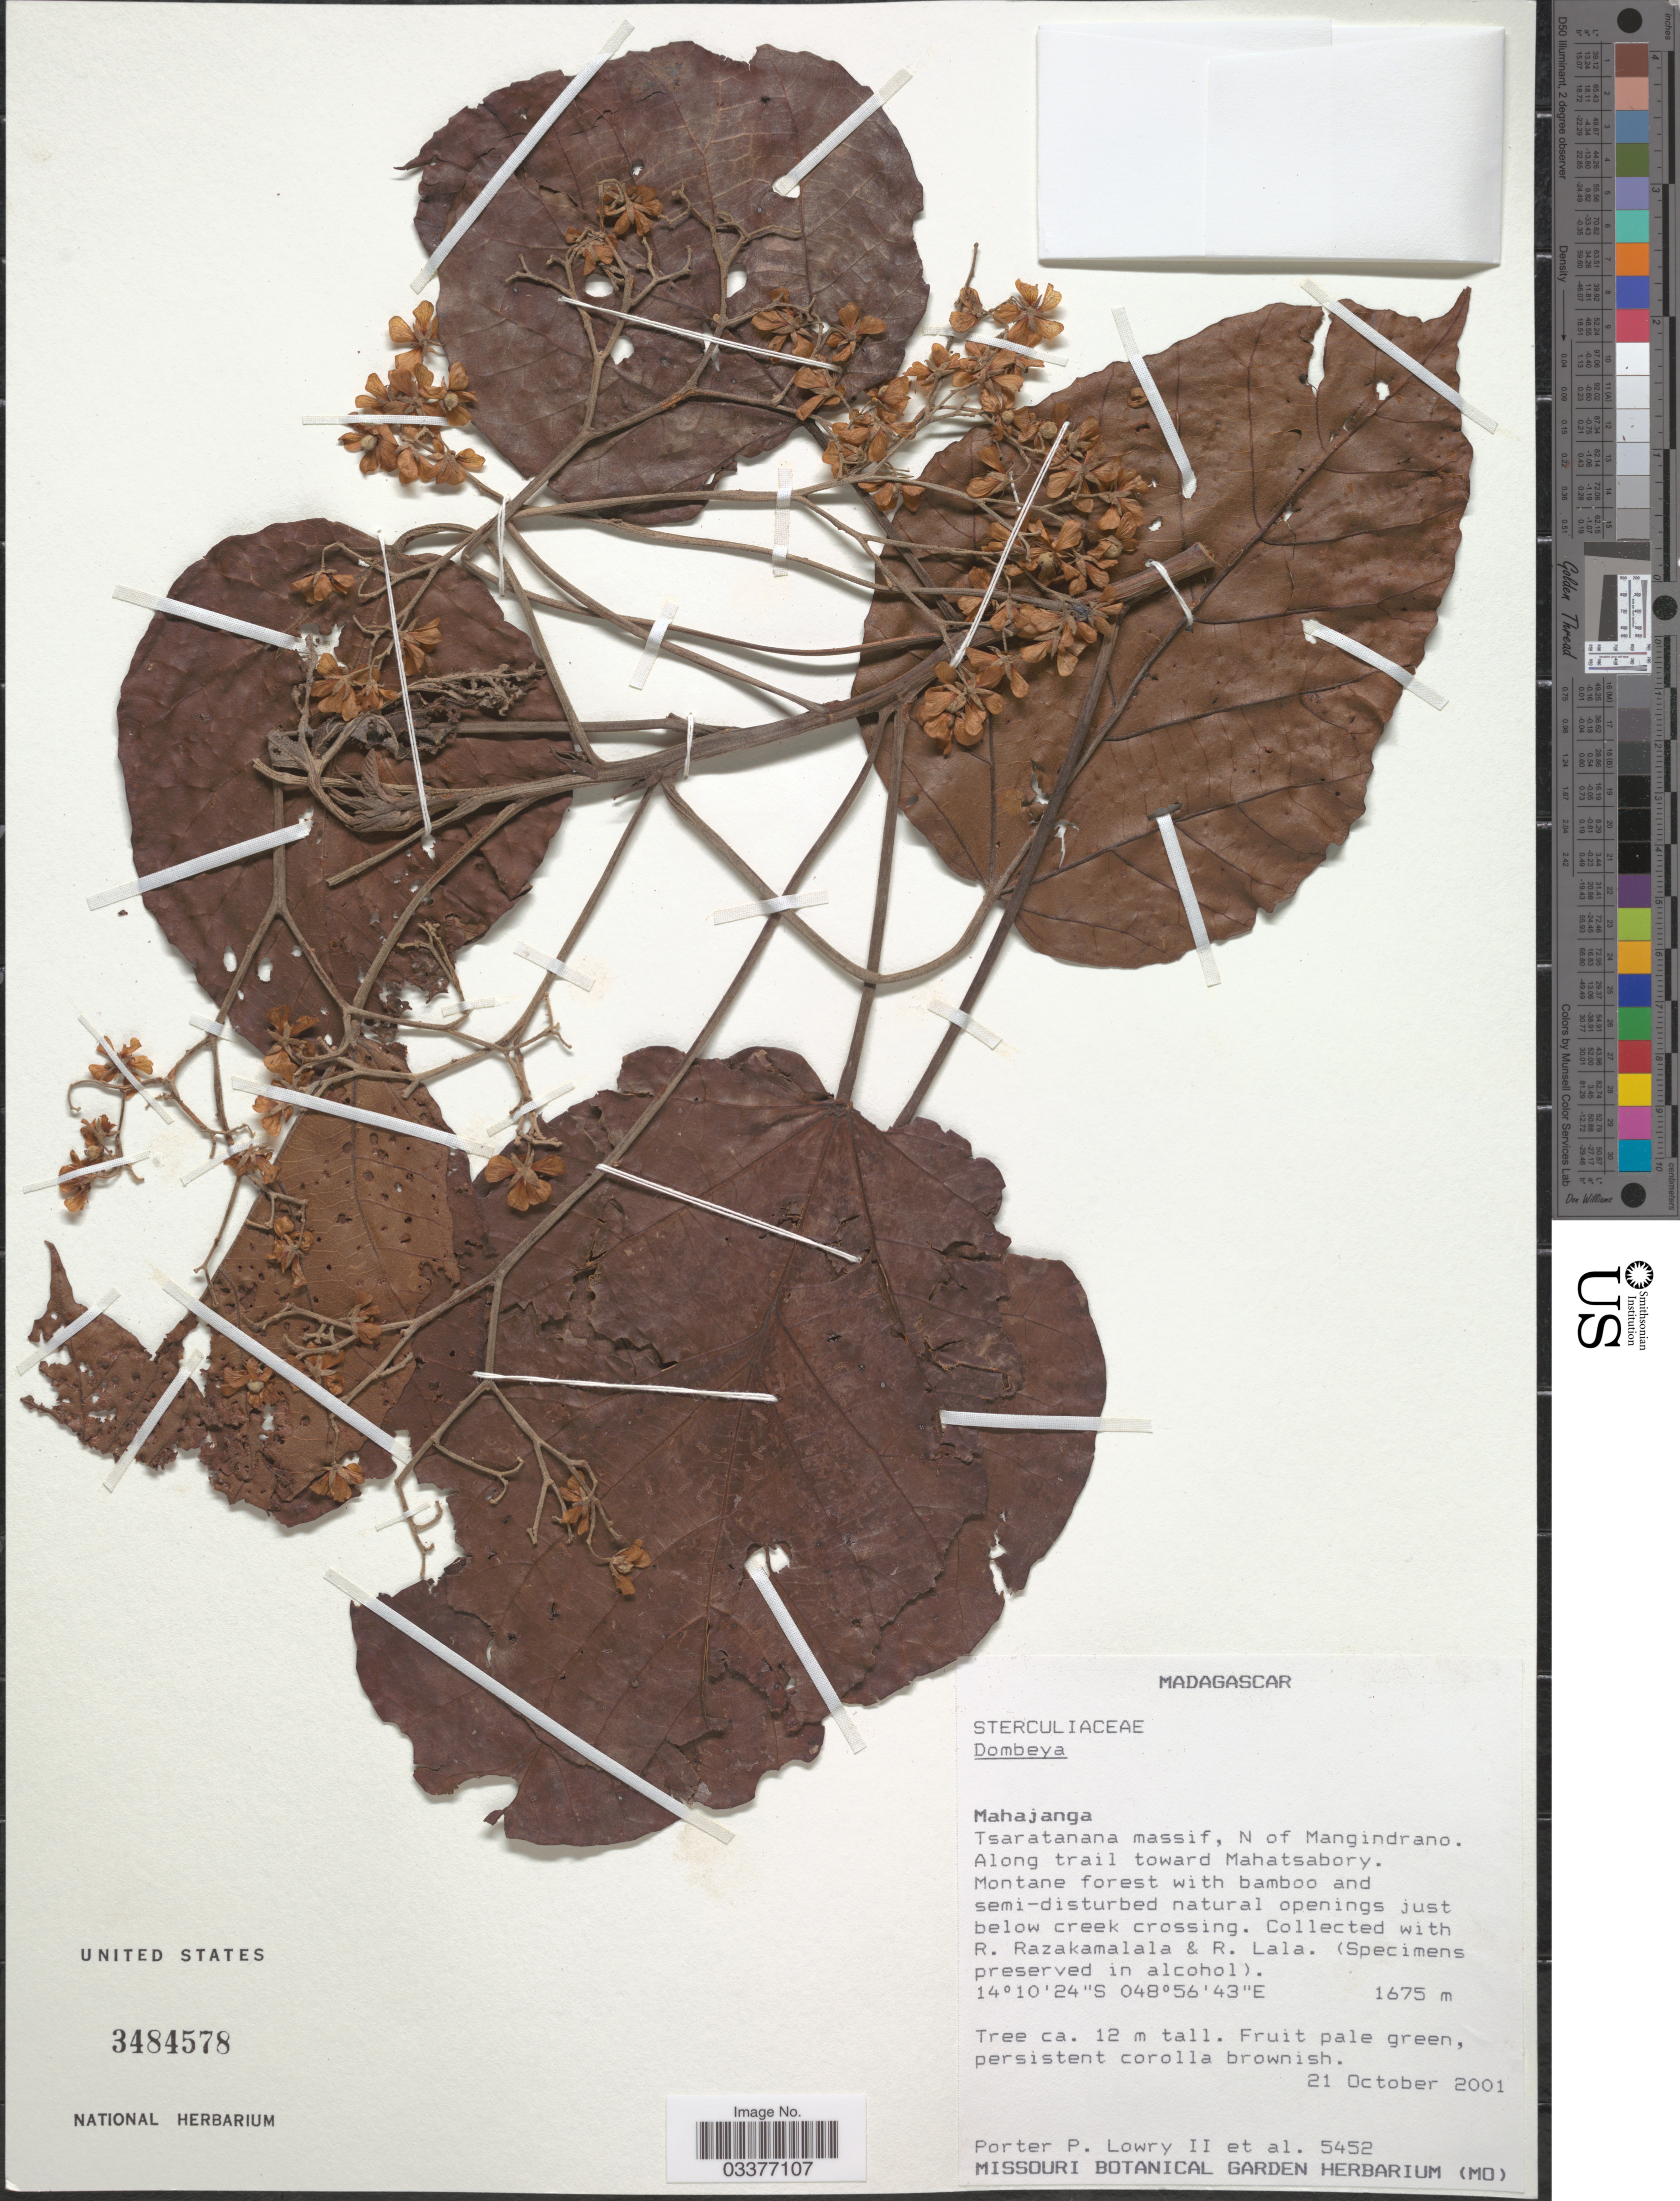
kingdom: Plantae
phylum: Tracheophyta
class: Magnoliopsida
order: Malvales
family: Malvaceae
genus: Dombeya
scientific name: Dombeya sp.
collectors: P. Lowry, R. Razakamalala & R. Lala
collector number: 5452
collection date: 2001-10-21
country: Madagascar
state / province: Sofia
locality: Tsaratanana massif, N of Mangindrano. Along trail toward Mahatsabory.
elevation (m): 1675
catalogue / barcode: US 3484578